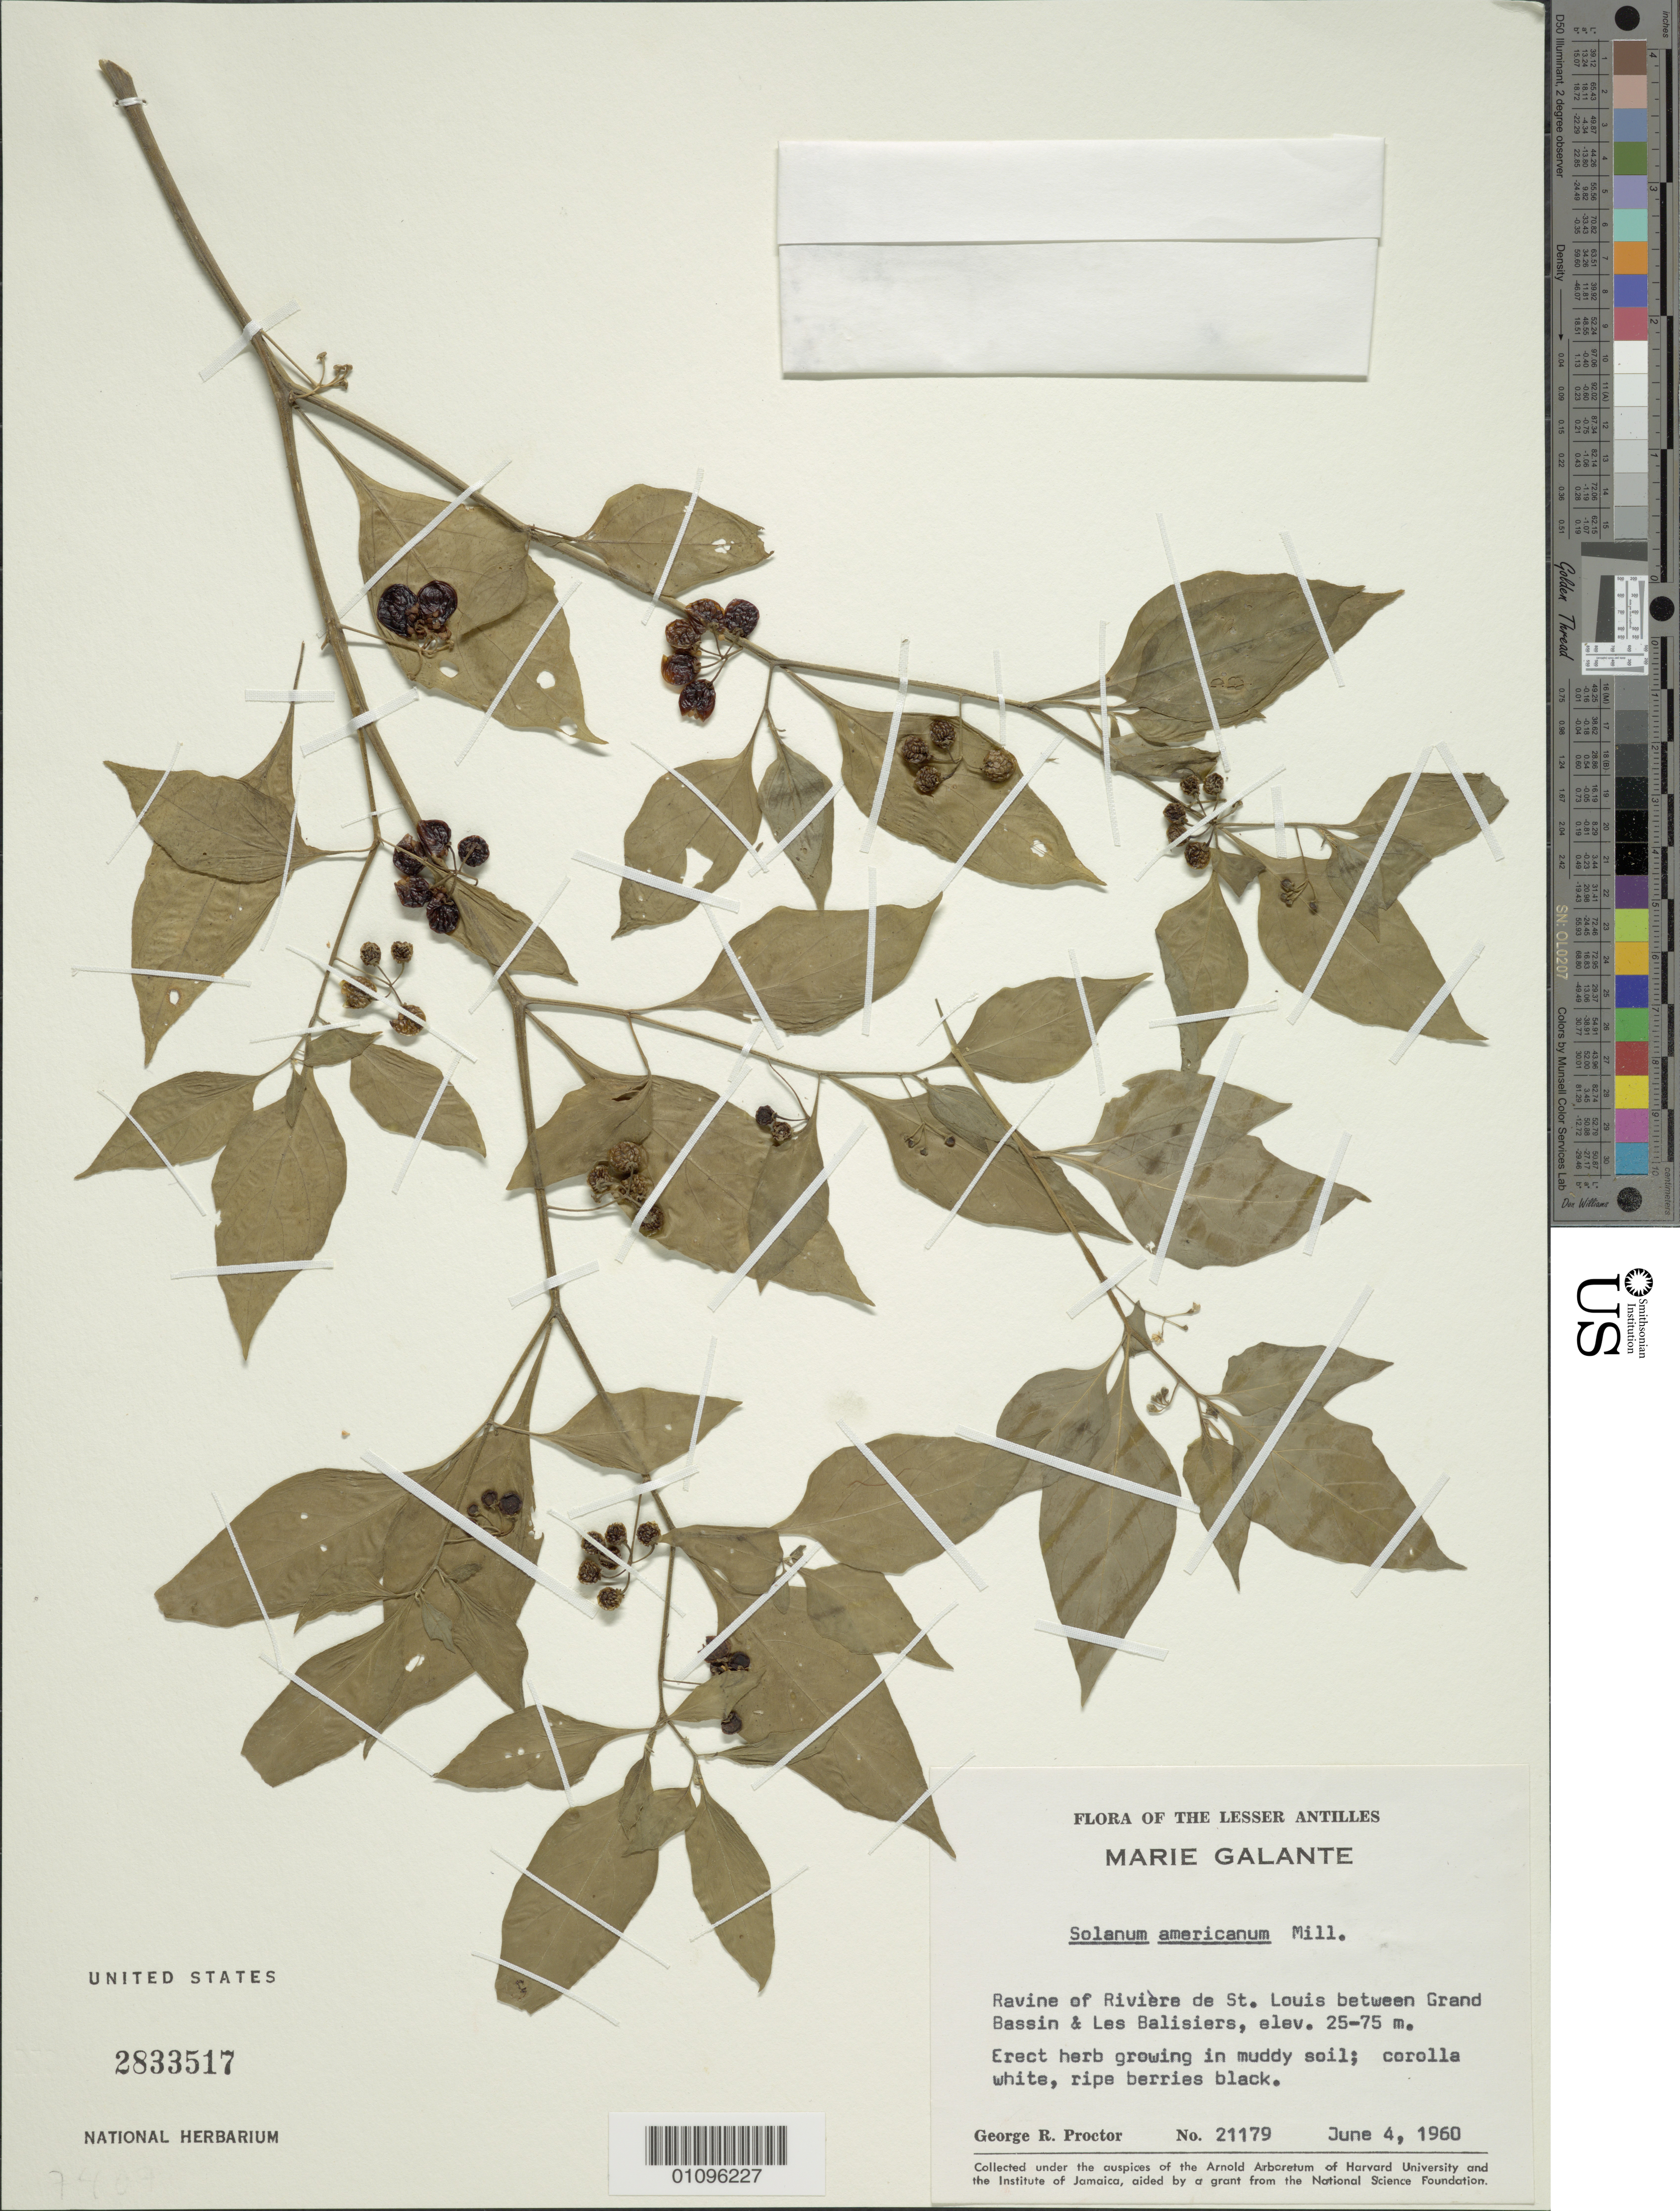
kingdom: Plantae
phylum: Tracheophyta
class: Magnoliopsida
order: Solanales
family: Solanaceae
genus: Solanum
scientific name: Solanum americanum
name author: Mill.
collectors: G. R. Proctor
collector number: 21179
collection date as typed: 04 Jun 1960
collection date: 1960-06-04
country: Guadeloupe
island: Marie Galante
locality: Rivière de St. Louis, between Grand Bassin and les Balisiers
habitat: Growing in muddy soil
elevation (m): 25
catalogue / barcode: US 2833517